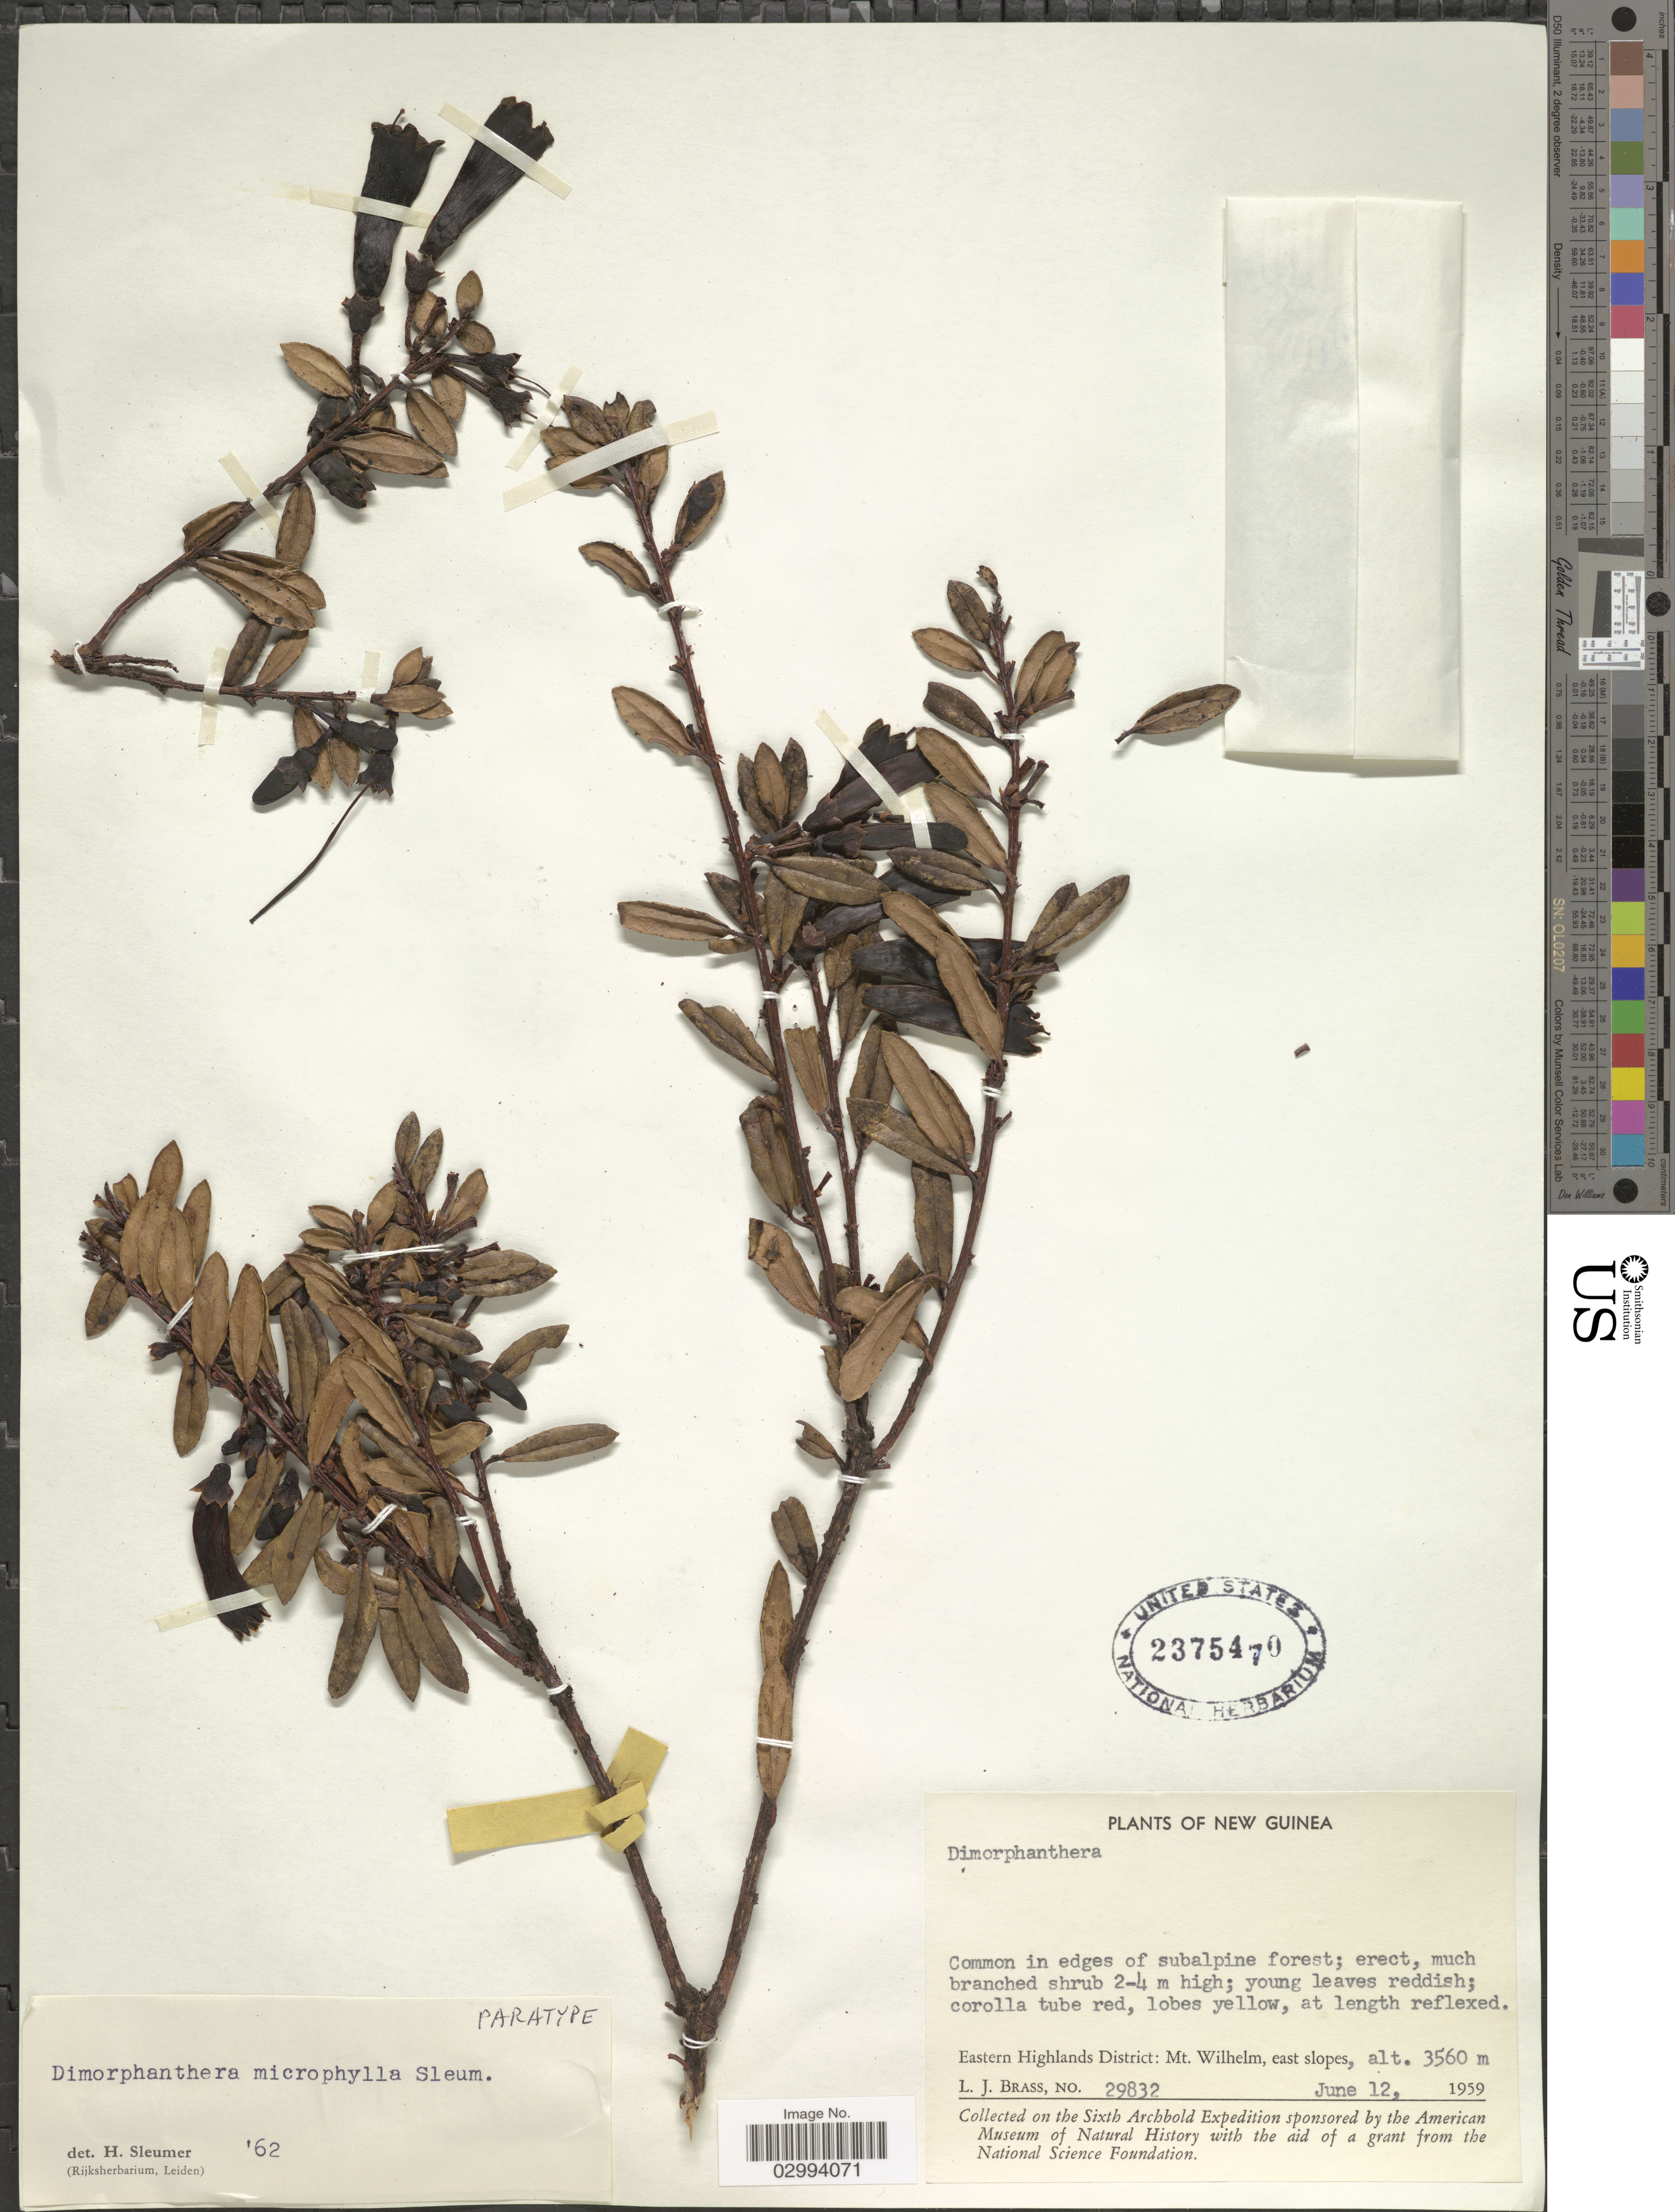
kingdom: Plantae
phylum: Tracheophyta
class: Magnoliopsida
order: Ericales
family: Ericaceae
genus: Dimorphanthera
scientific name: Dimorphanthera microphylla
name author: Sleumer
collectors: L. J. Brass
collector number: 29832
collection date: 1959-06-12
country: Papua New Guinea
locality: New Guinea, Eastern Highlands District: Mt. Wilhelm, east slopes.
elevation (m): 3560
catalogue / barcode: US 2375470